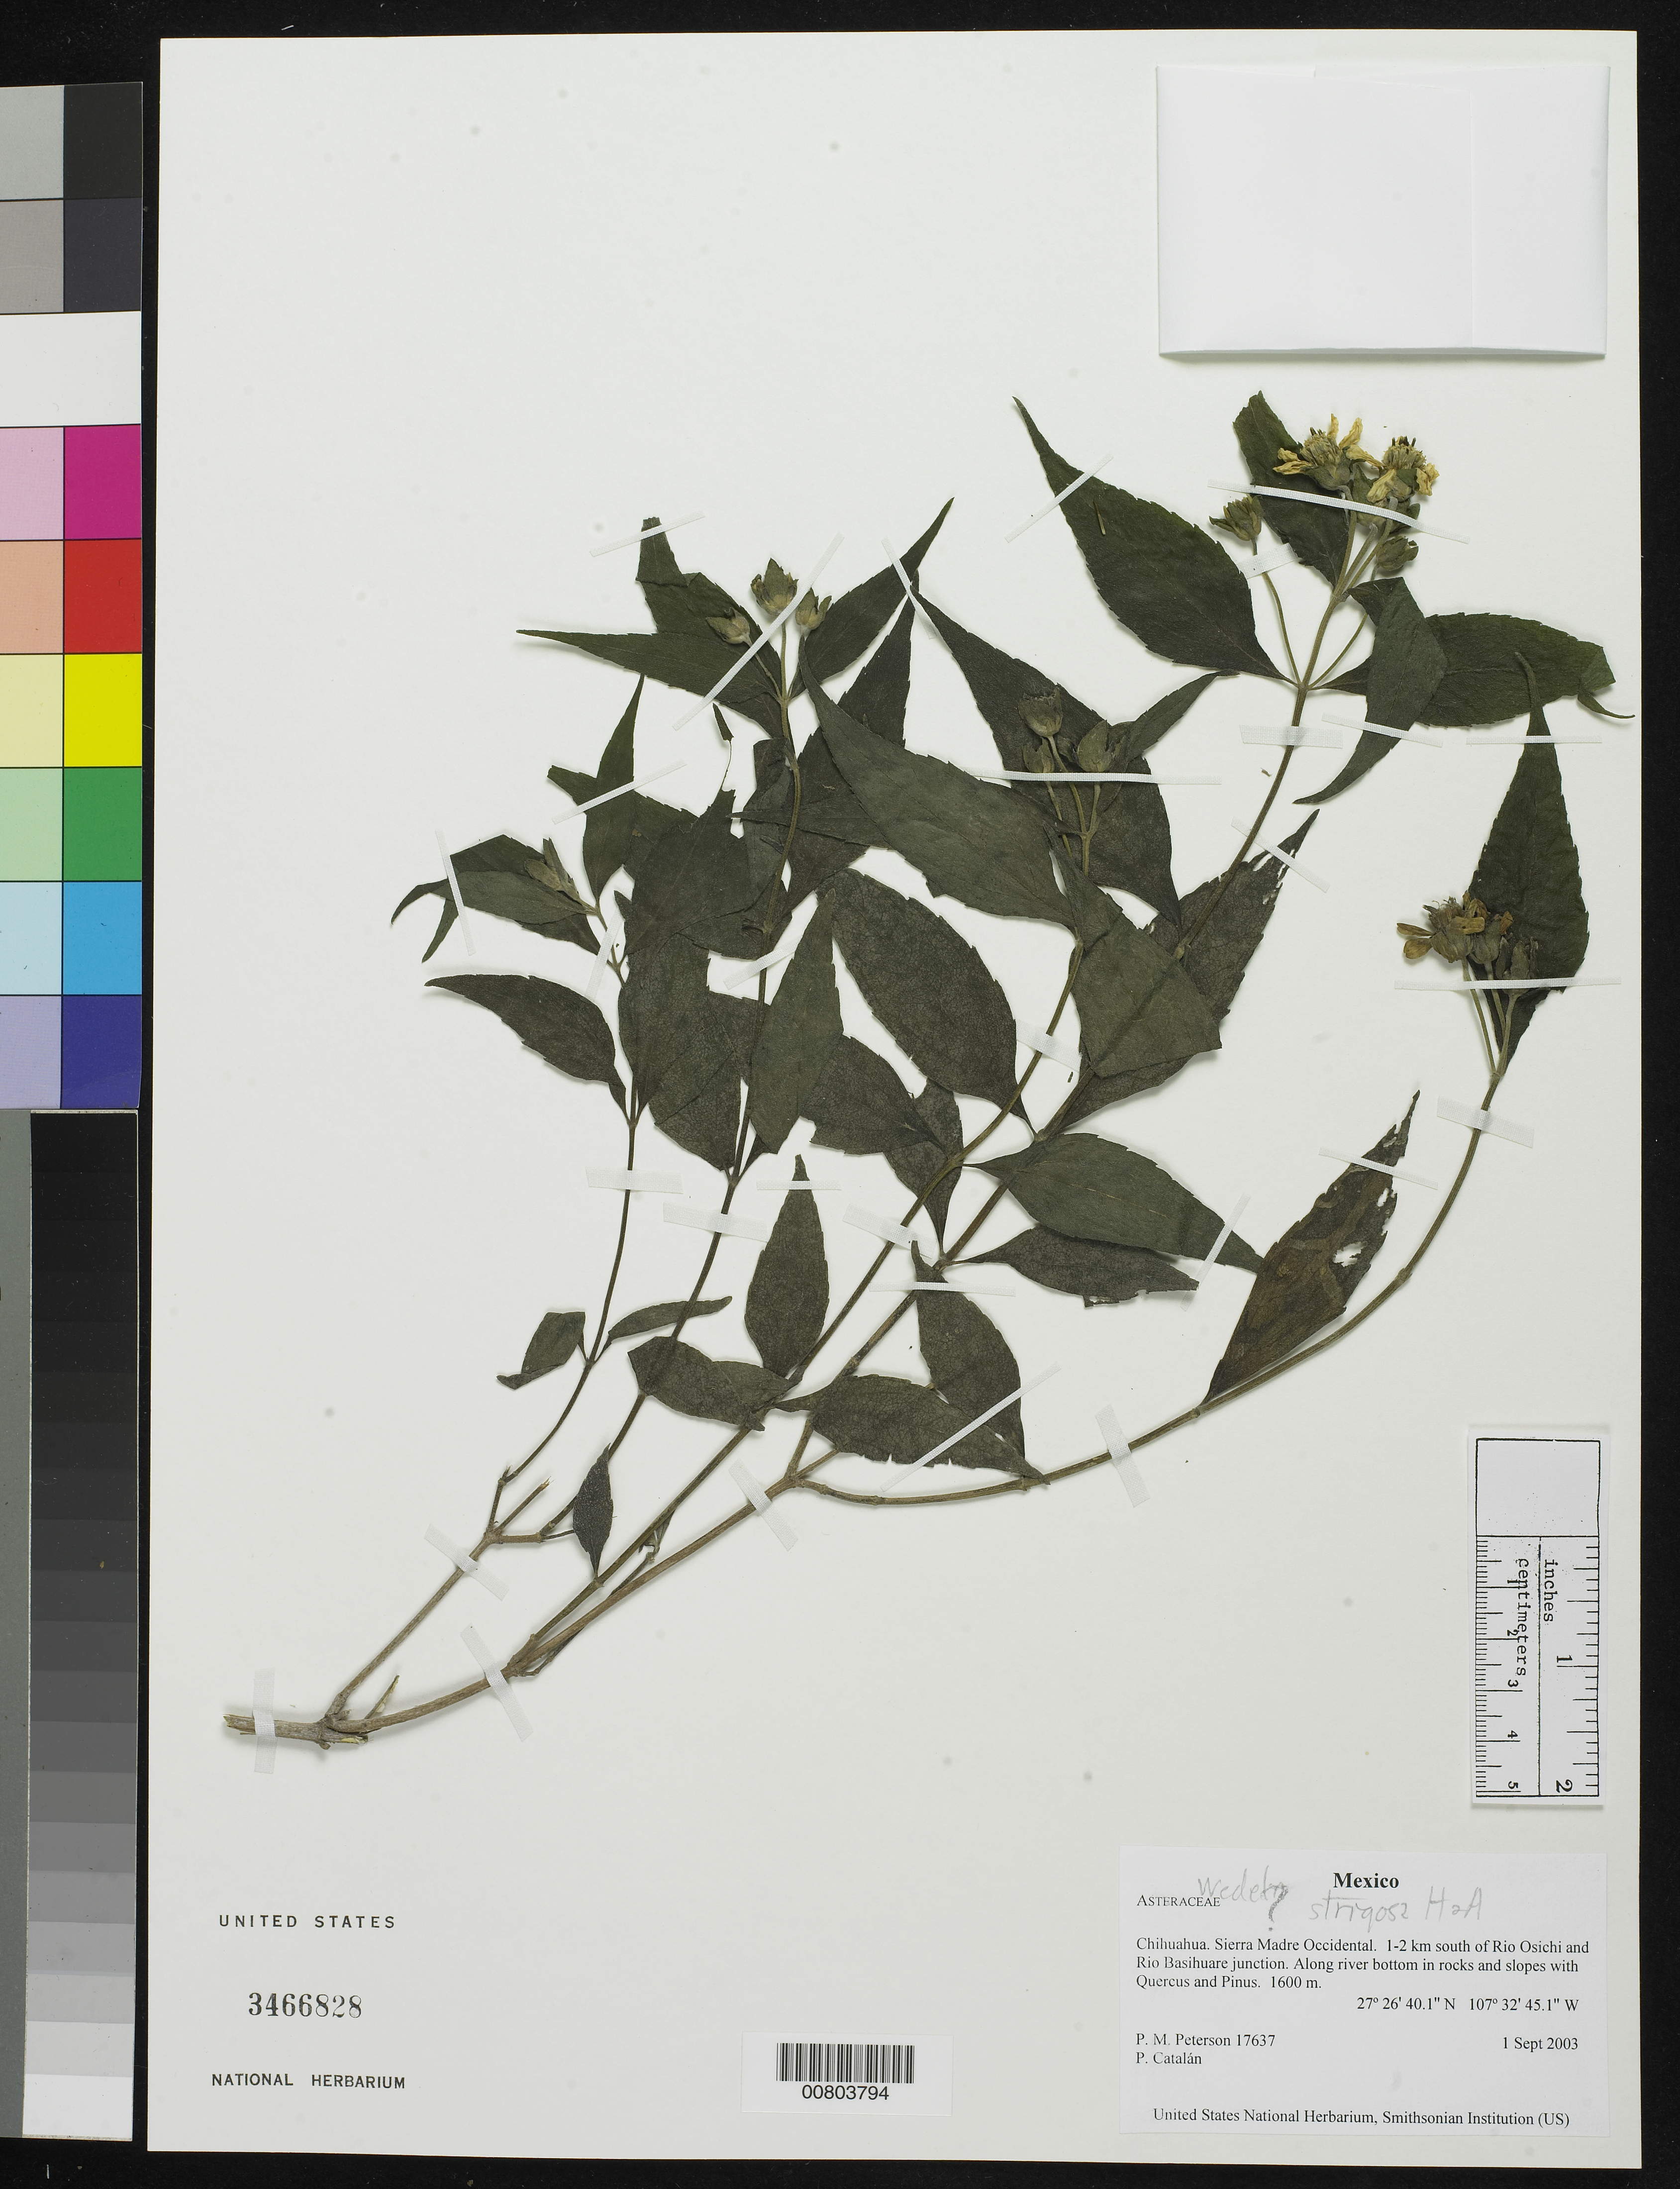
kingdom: Plantae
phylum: Tracheophyta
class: Magnoliopsida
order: Asterales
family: Asteraceae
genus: Wedelia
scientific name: Wedelia strigosa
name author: Hook. & Arn.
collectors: P. M. Peterson & P. Catalán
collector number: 17637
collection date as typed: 01 Sep 2003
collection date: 2003-09-01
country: Mexico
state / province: Chihuahua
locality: Sierra Madre Occidental. 1-2 km. south of Rio Osichi and Rio Basihuare junction.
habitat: Along river bottom in rocks and slopes with Quercus and Pinus.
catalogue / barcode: US 3466828